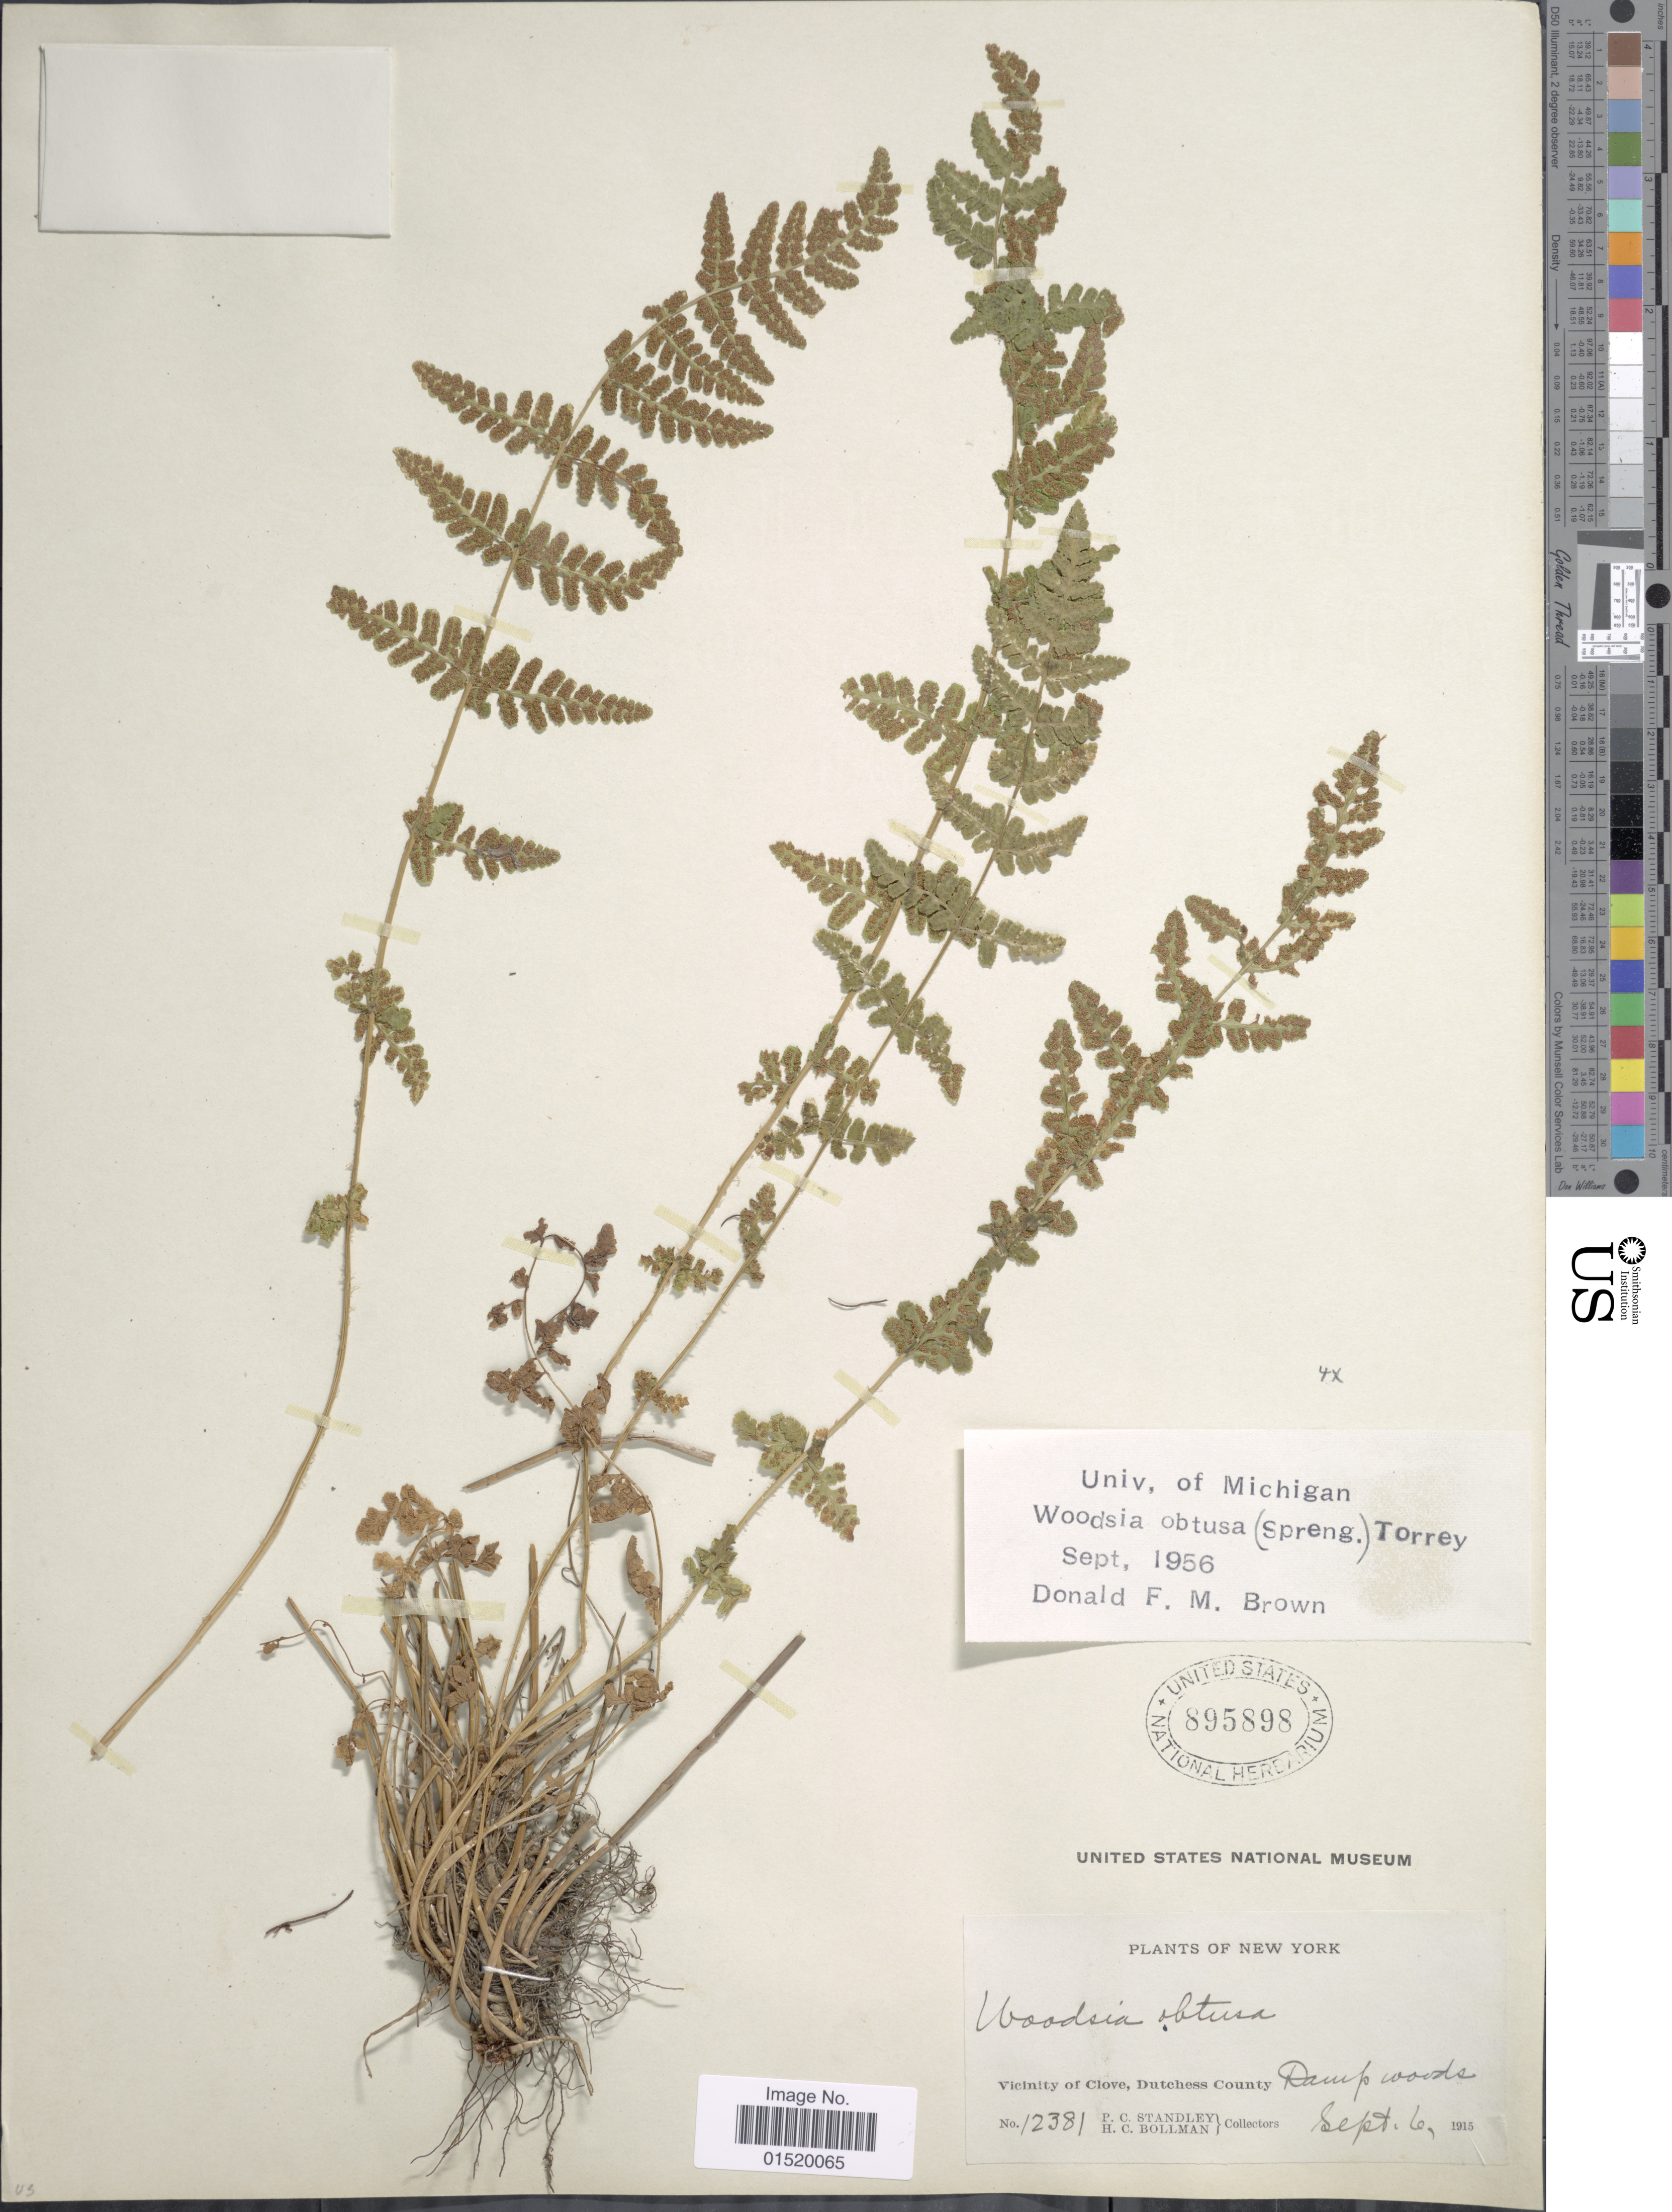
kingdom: Plantae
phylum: Tracheophyta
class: Polypodiopsida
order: Polypodiales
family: Woodsiaceae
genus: Woodsia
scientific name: Woodsia obtusa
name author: (Spreng.) Torr.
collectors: P. C. Standley & H. C. Bollman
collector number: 12381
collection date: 1915-09-06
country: United States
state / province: New York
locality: Vicinity of clove, Dutchess County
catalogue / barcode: US 895898